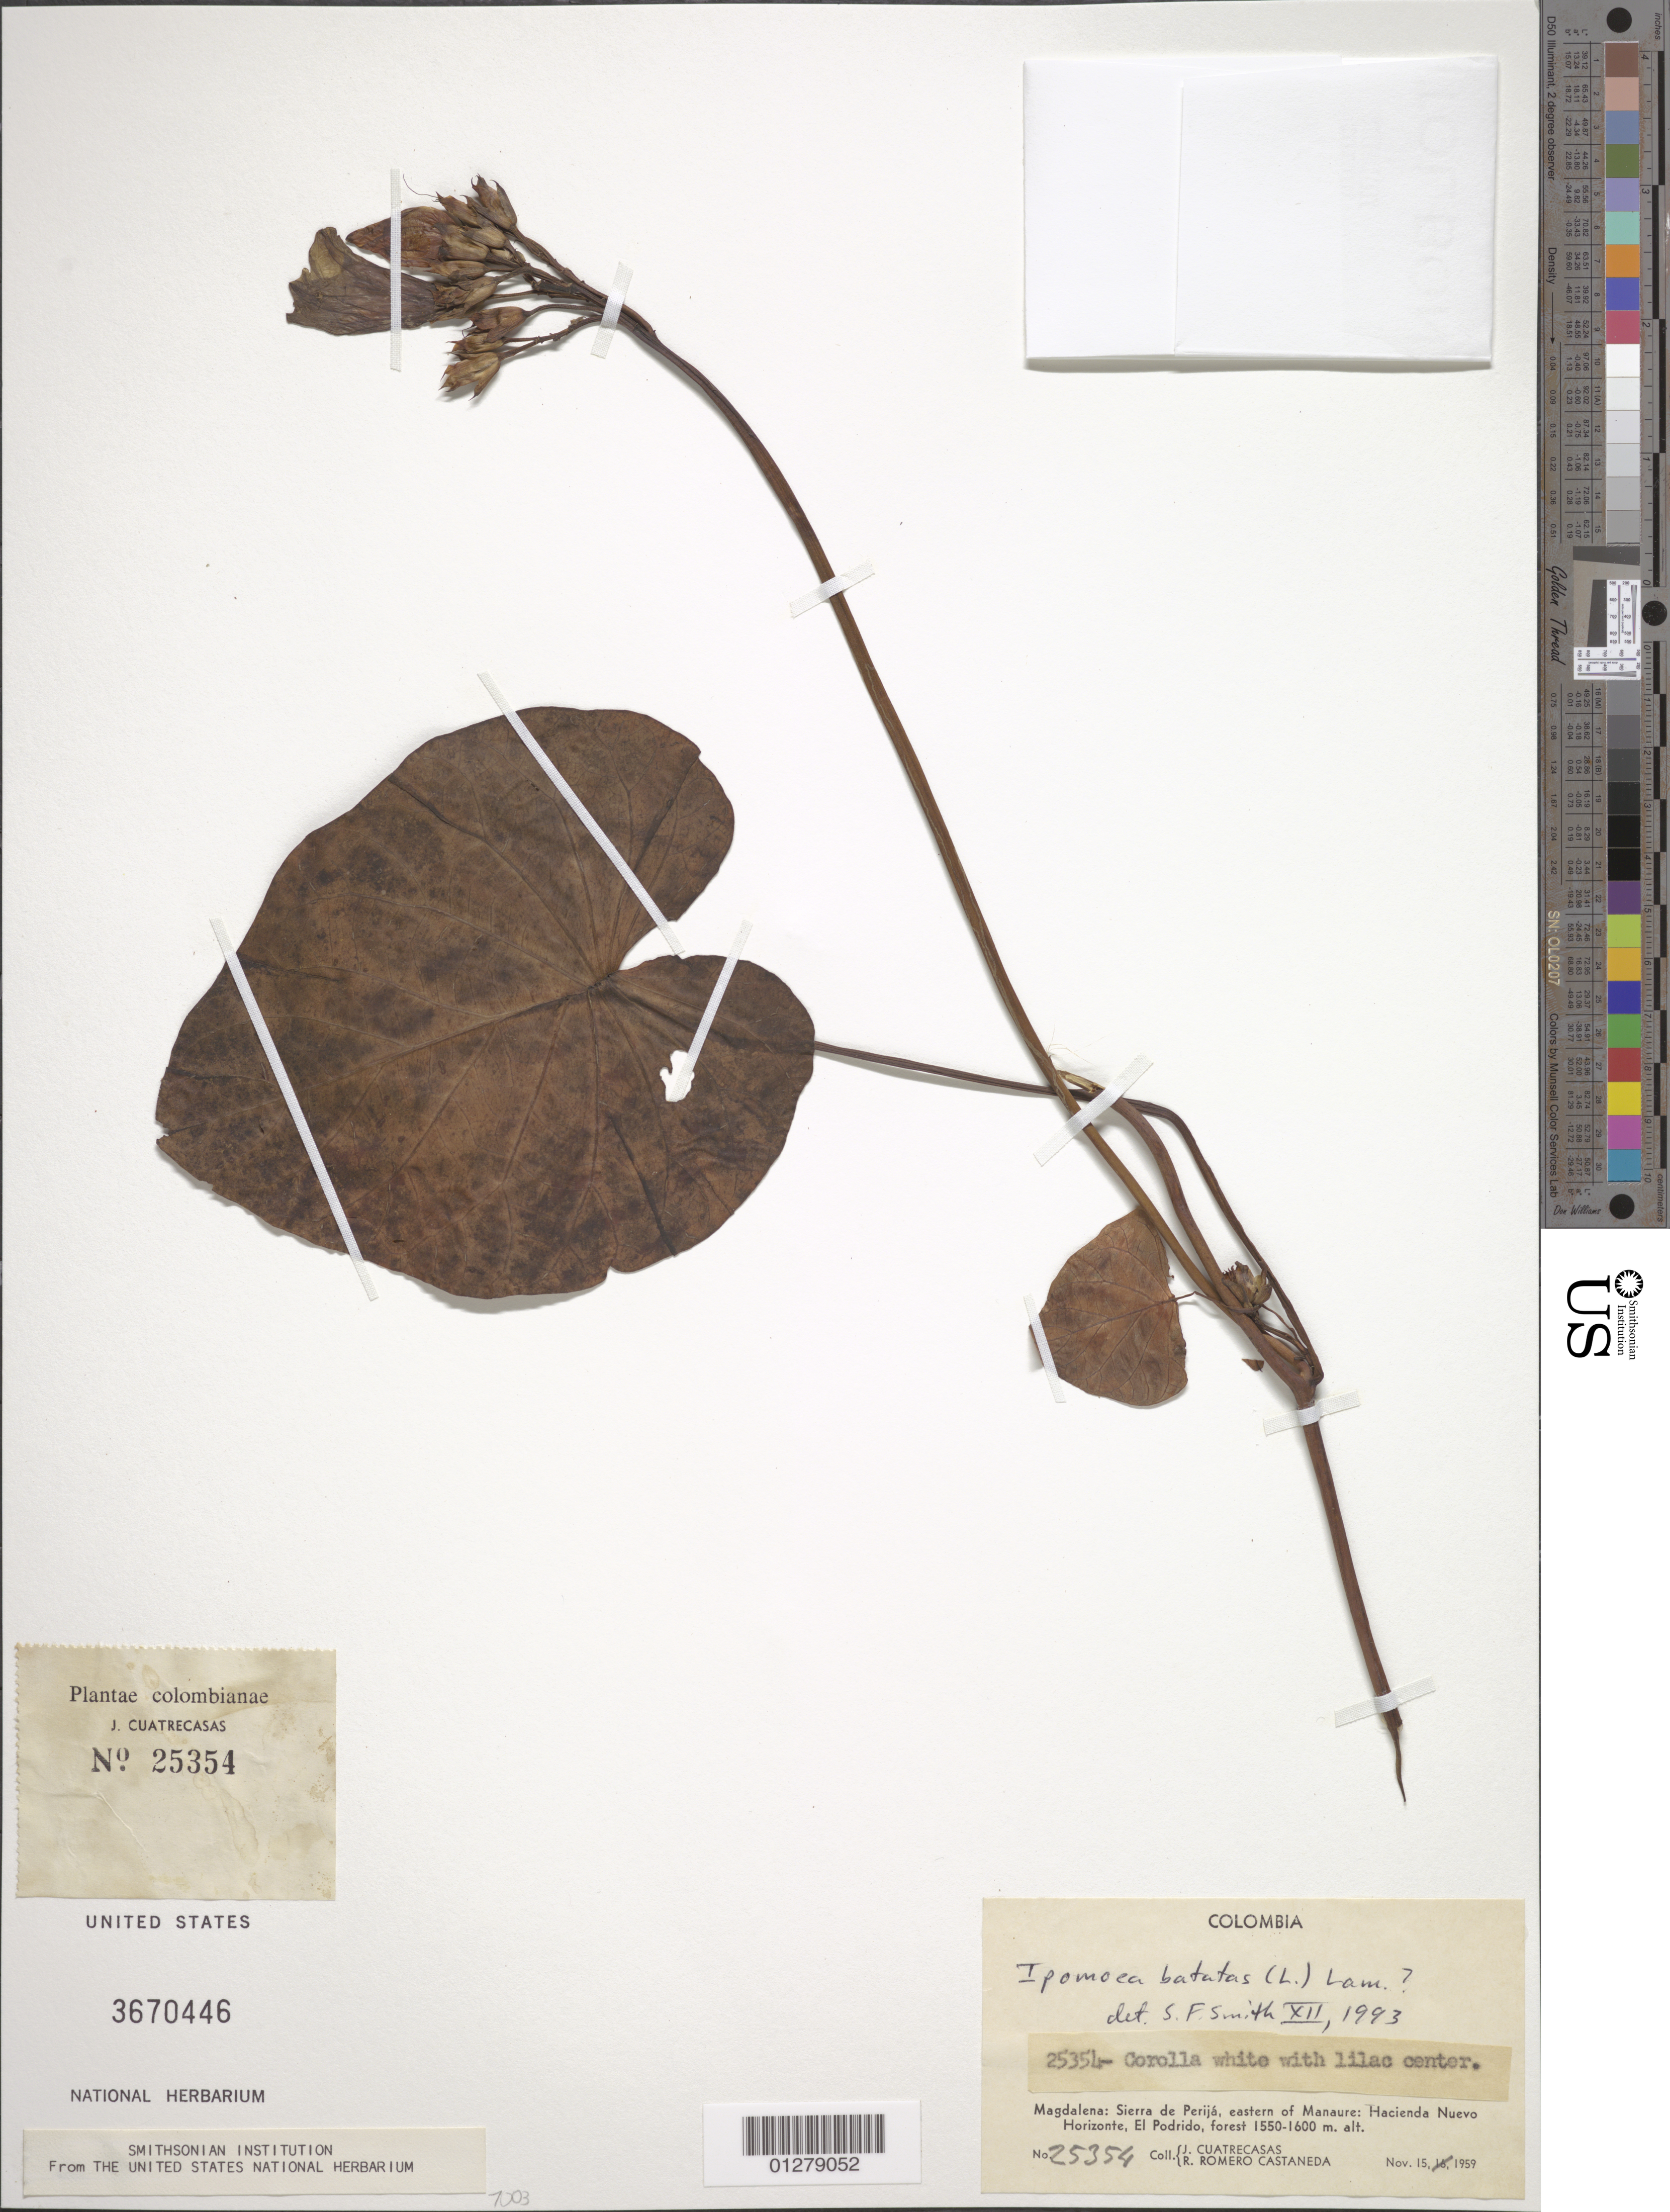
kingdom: Plantae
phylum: Tracheophyta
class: Magnoliopsida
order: Solanales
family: Convolvulaceae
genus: Ipomoea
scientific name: Ipomoea batatas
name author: (L.) Lam.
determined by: Smith, Stephen F., (US), NMNH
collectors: J. Cuatrecasas & R. Romero Castañeda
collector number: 25324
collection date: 1959-11-15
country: Colombia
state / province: Magdalena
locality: Sierra de Perija, E of Manaure: Hacienda Nurve Horizonte, El Podrido.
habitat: Forest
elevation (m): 1550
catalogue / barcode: US 3670446